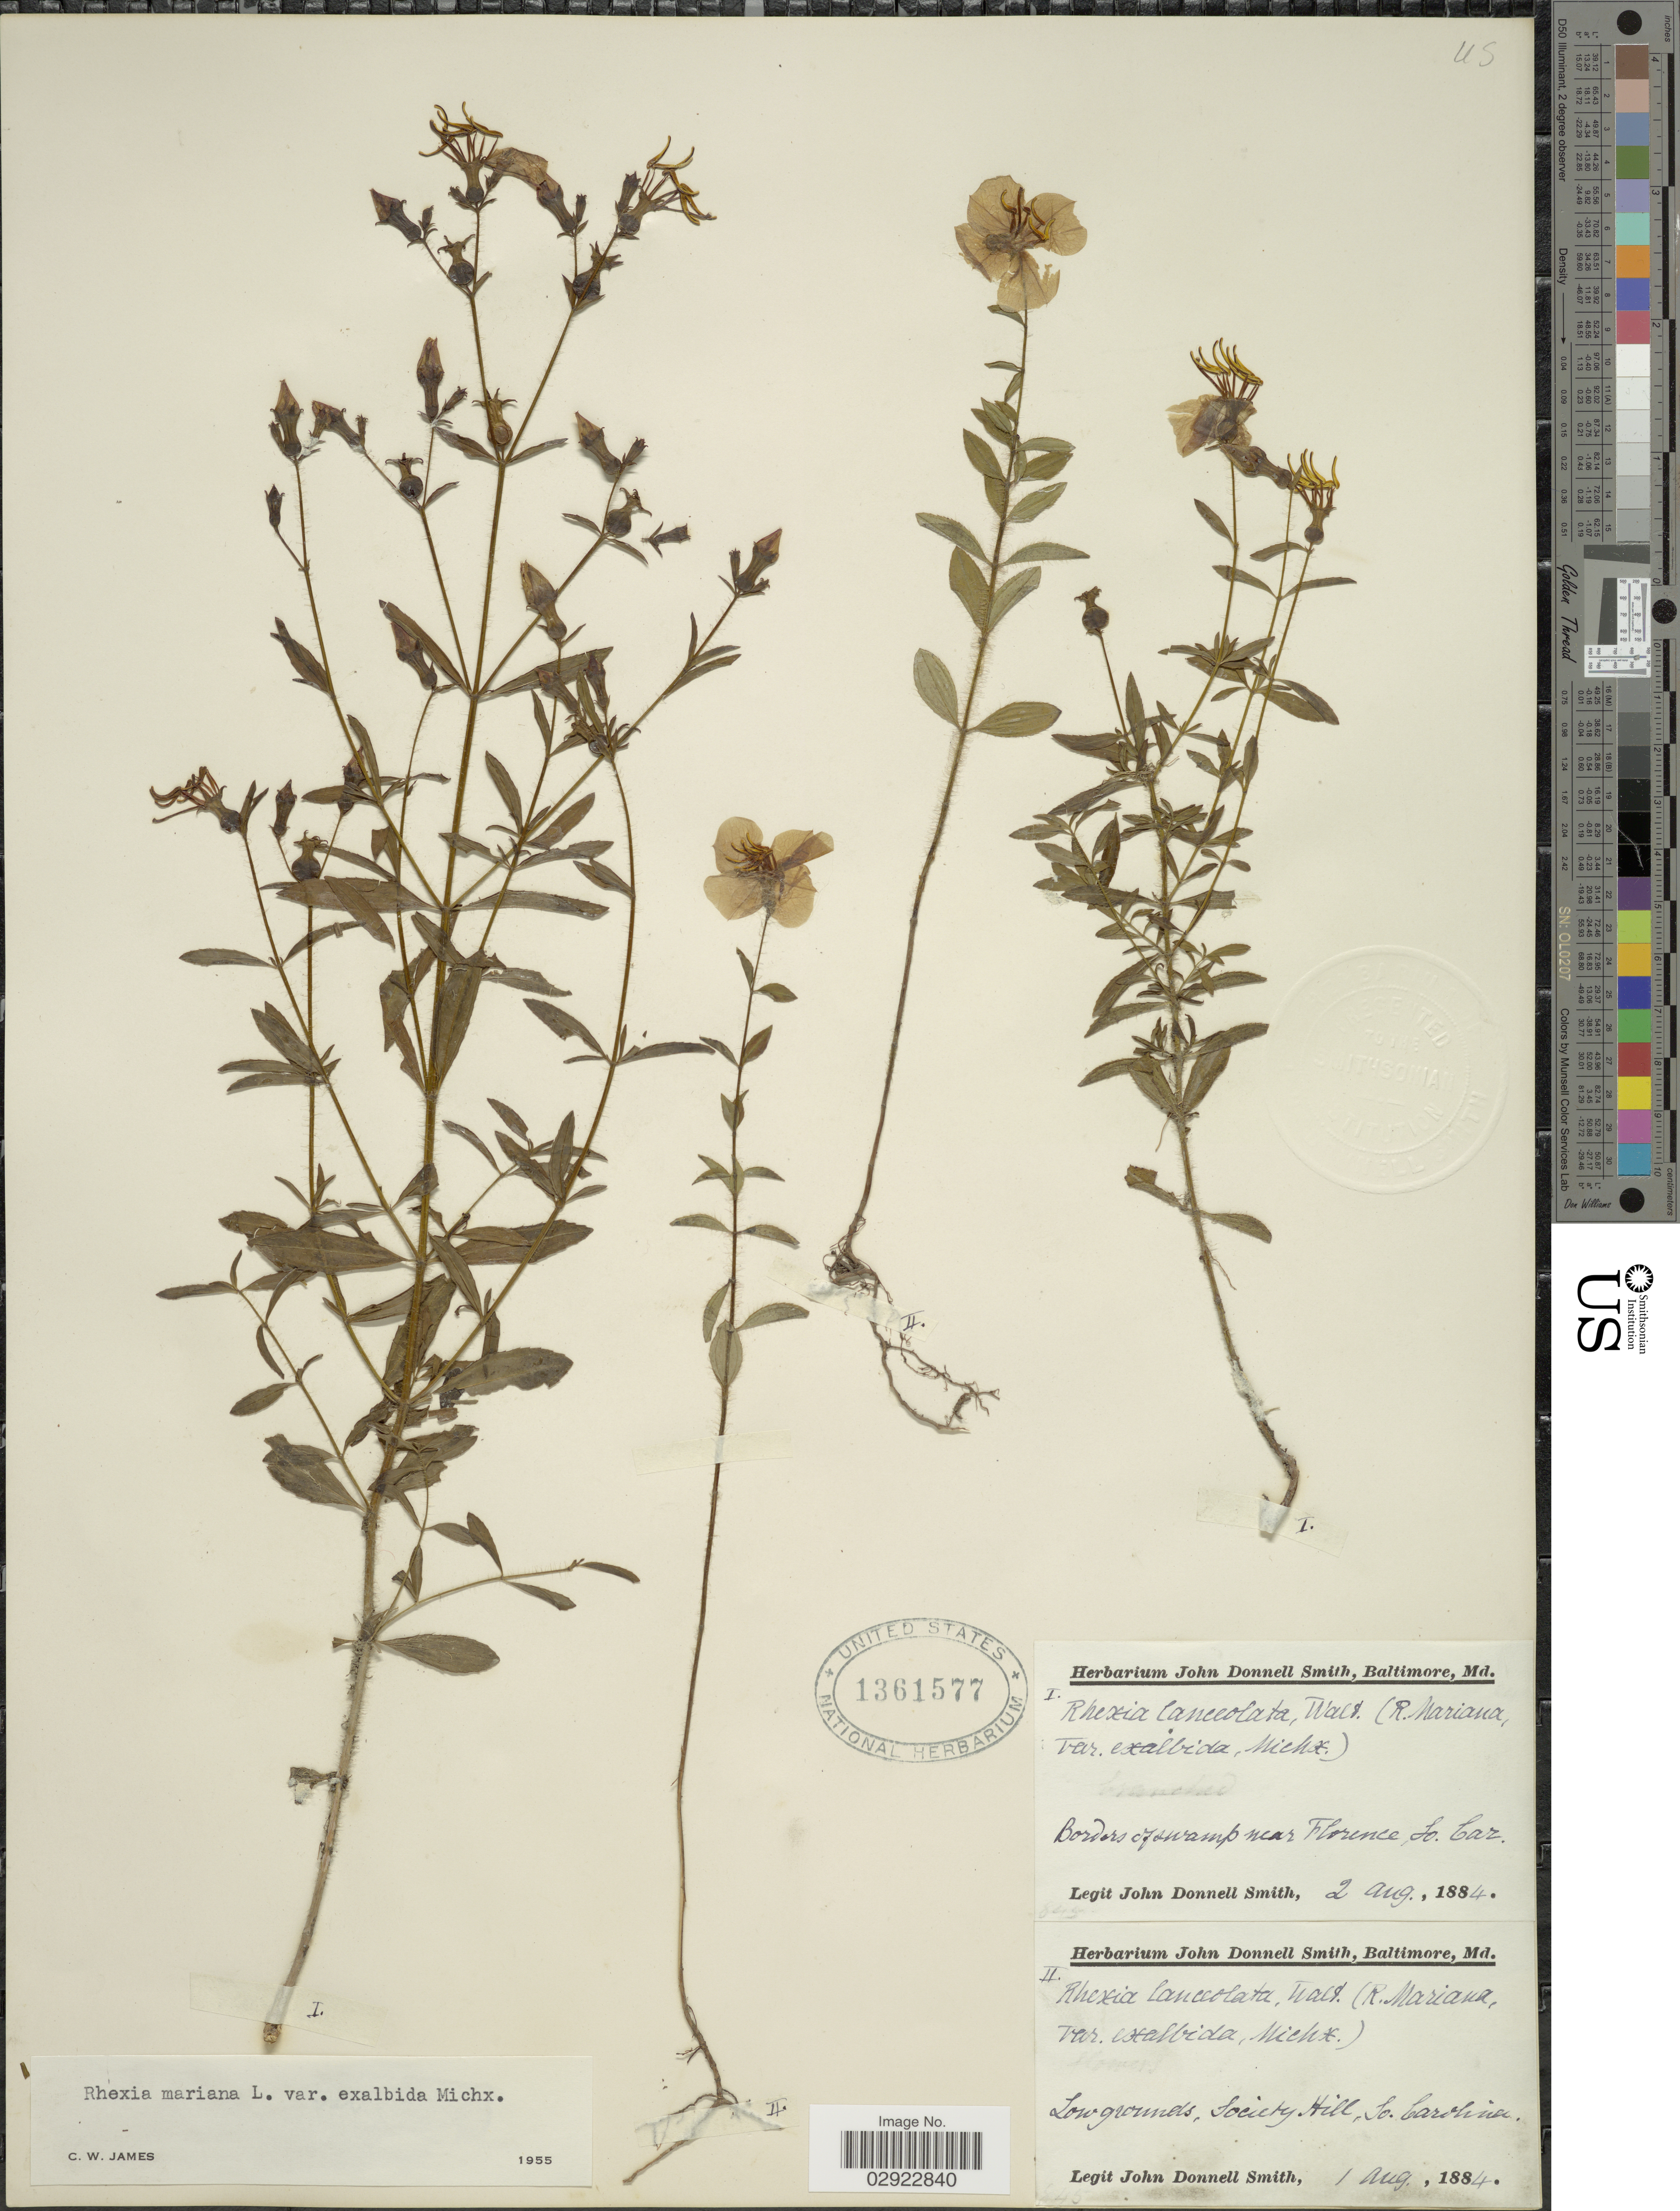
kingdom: Plantae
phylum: Tracheophyta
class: Magnoliopsida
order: Myrtales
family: Melastomataceae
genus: Rhexia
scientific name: Rhexia mariana var. exalbida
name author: Michx.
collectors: J. Donnell Smith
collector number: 845?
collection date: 1884-08-02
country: United States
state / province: South Carolina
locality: Borders of swamp near Florence.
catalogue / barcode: US 1361577